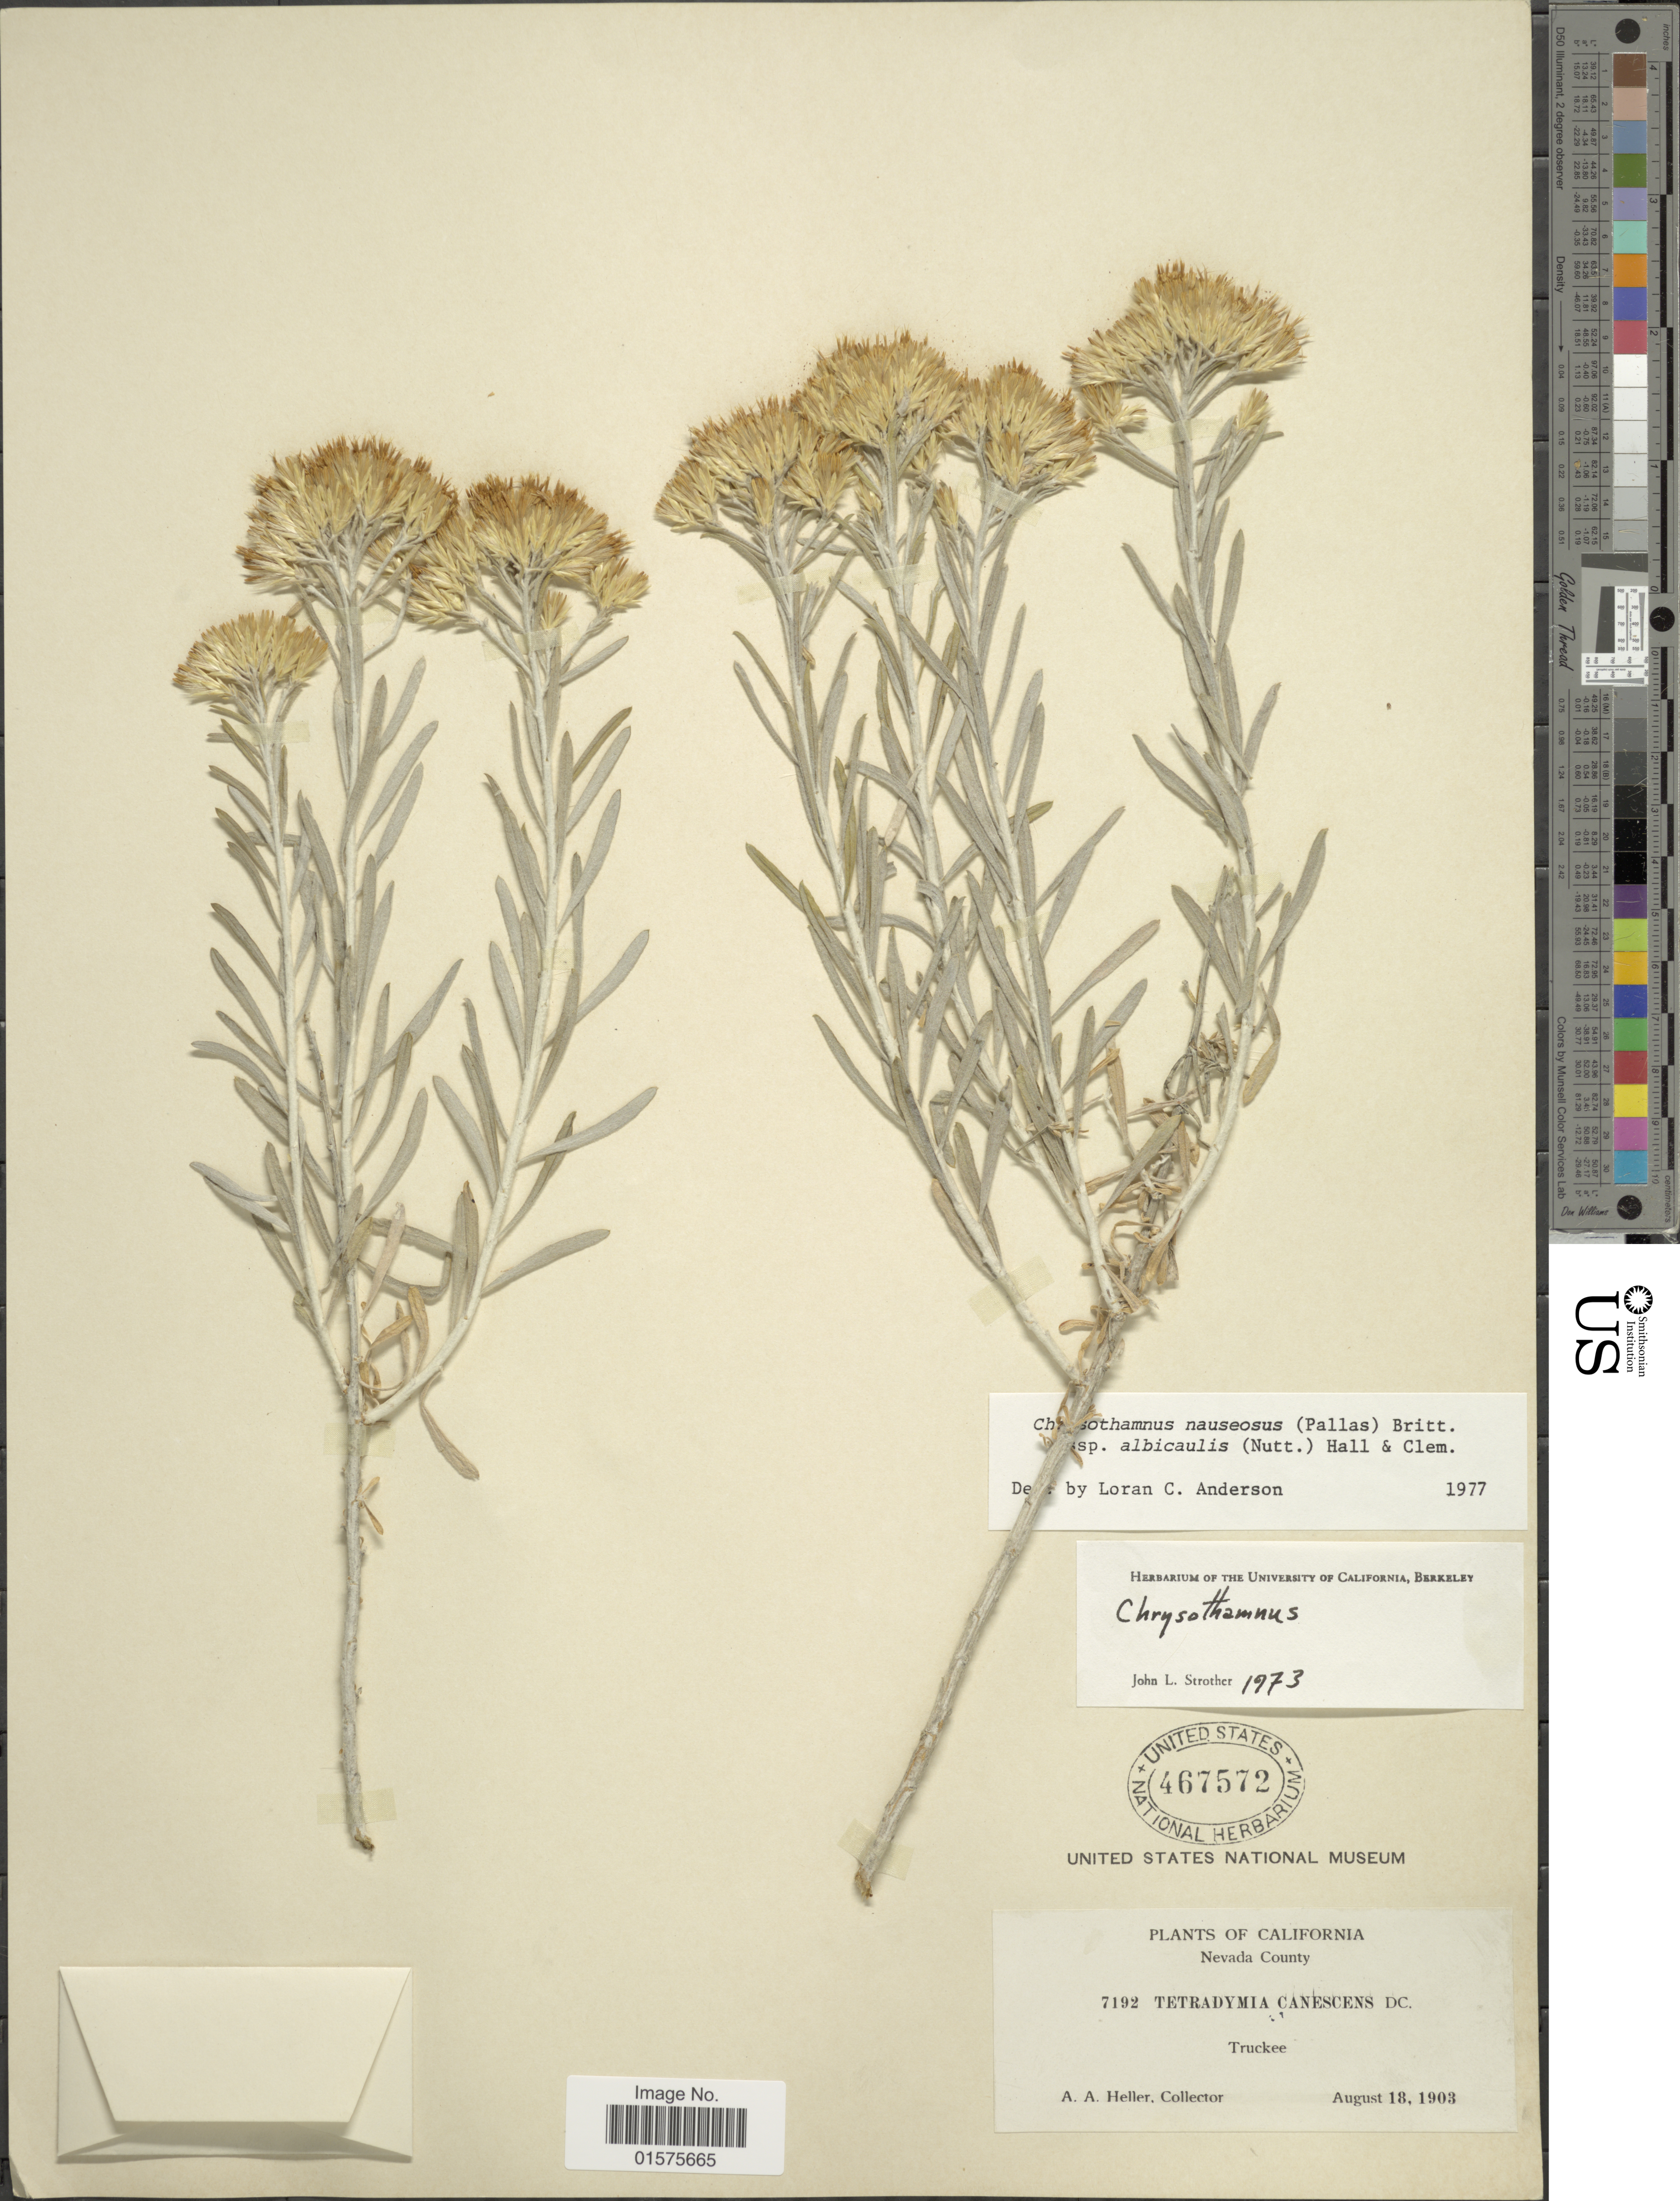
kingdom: Plantae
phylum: Tracheophyta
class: Magnoliopsida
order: Asterales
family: Asteraceae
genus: Ericameria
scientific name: Ericameria nauseosa var. speciosa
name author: (Nutt.) G.L. Nesom & G.I. Baird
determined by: Urbatsch, Lowell E., Curator (LSU), Louisiana State University (UNITED STATES)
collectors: A. A. Heller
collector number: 7192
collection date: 1903-08-18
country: United States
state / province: California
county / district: Nevada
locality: Nevada County. Truckee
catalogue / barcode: US 467572